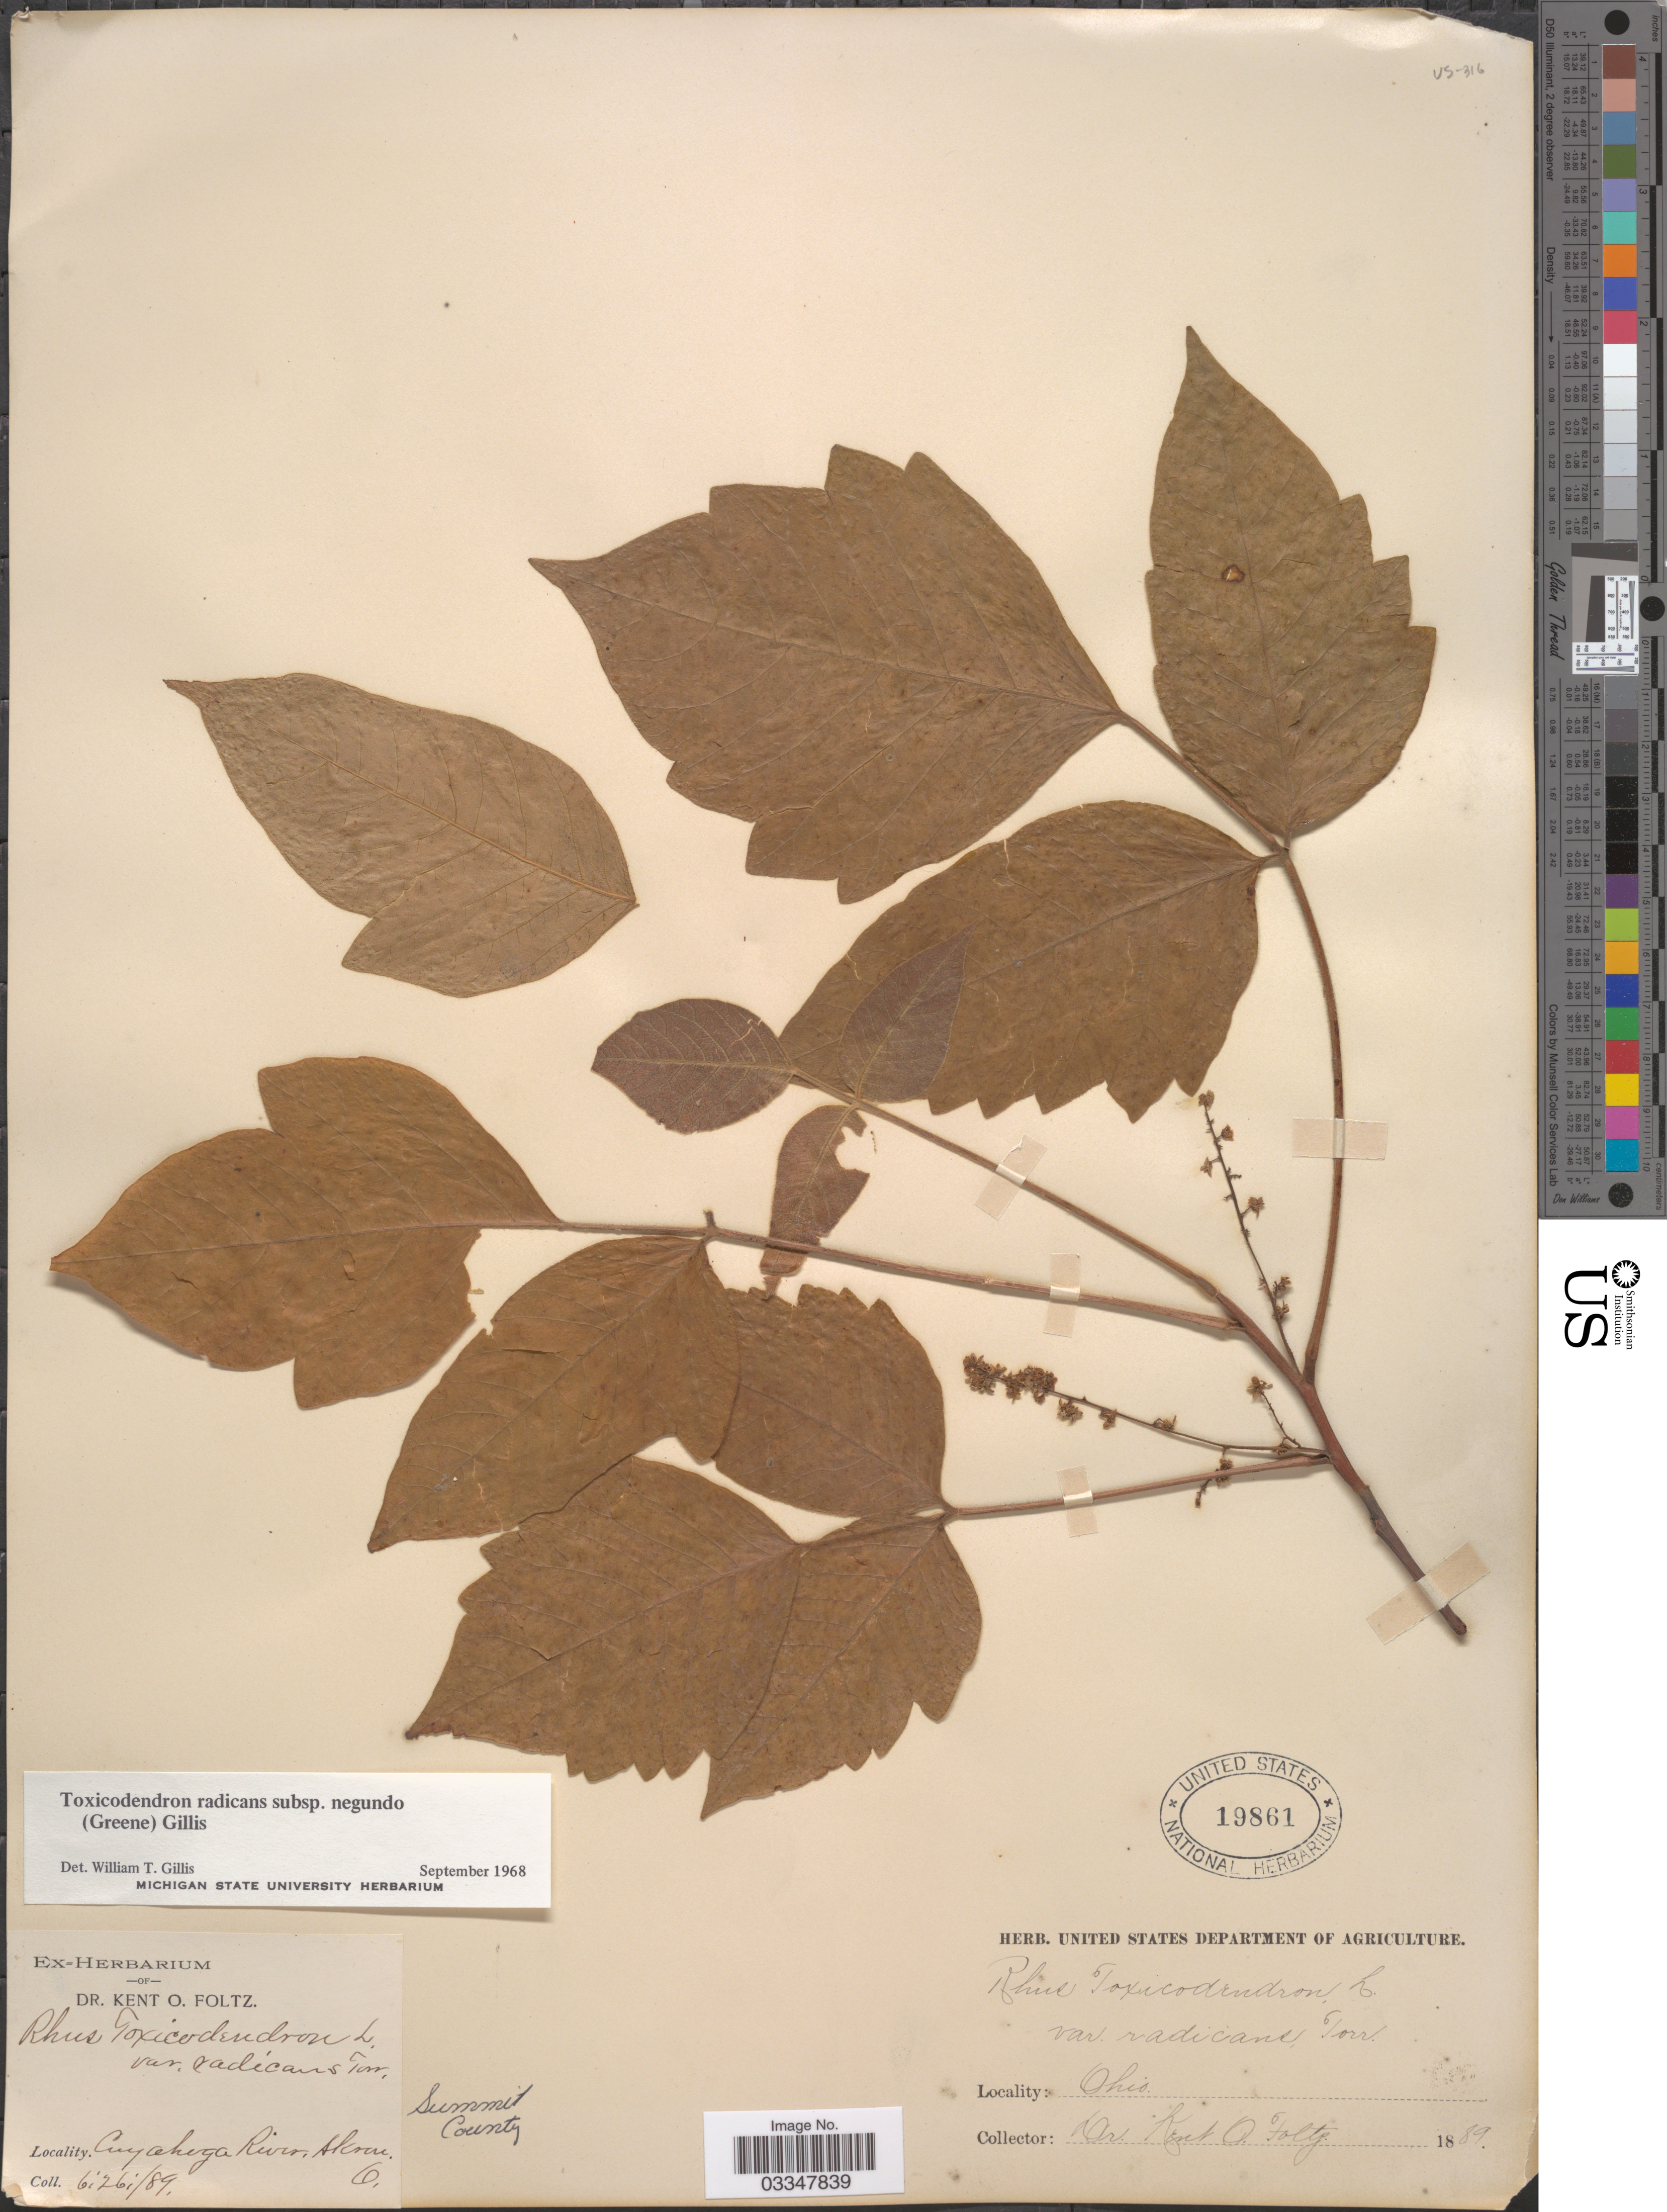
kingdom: Plantae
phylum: Tracheophyta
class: Magnoliopsida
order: Sapindales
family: Anacardiaceae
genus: Toxicodendron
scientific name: Toxicodendron radicans subsp. negundo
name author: (Greene) Gillis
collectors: K. Foltz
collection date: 1889-06-26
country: United States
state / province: Ohio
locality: Cuyahoga River, Akron. Summit County.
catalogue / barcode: US 19861